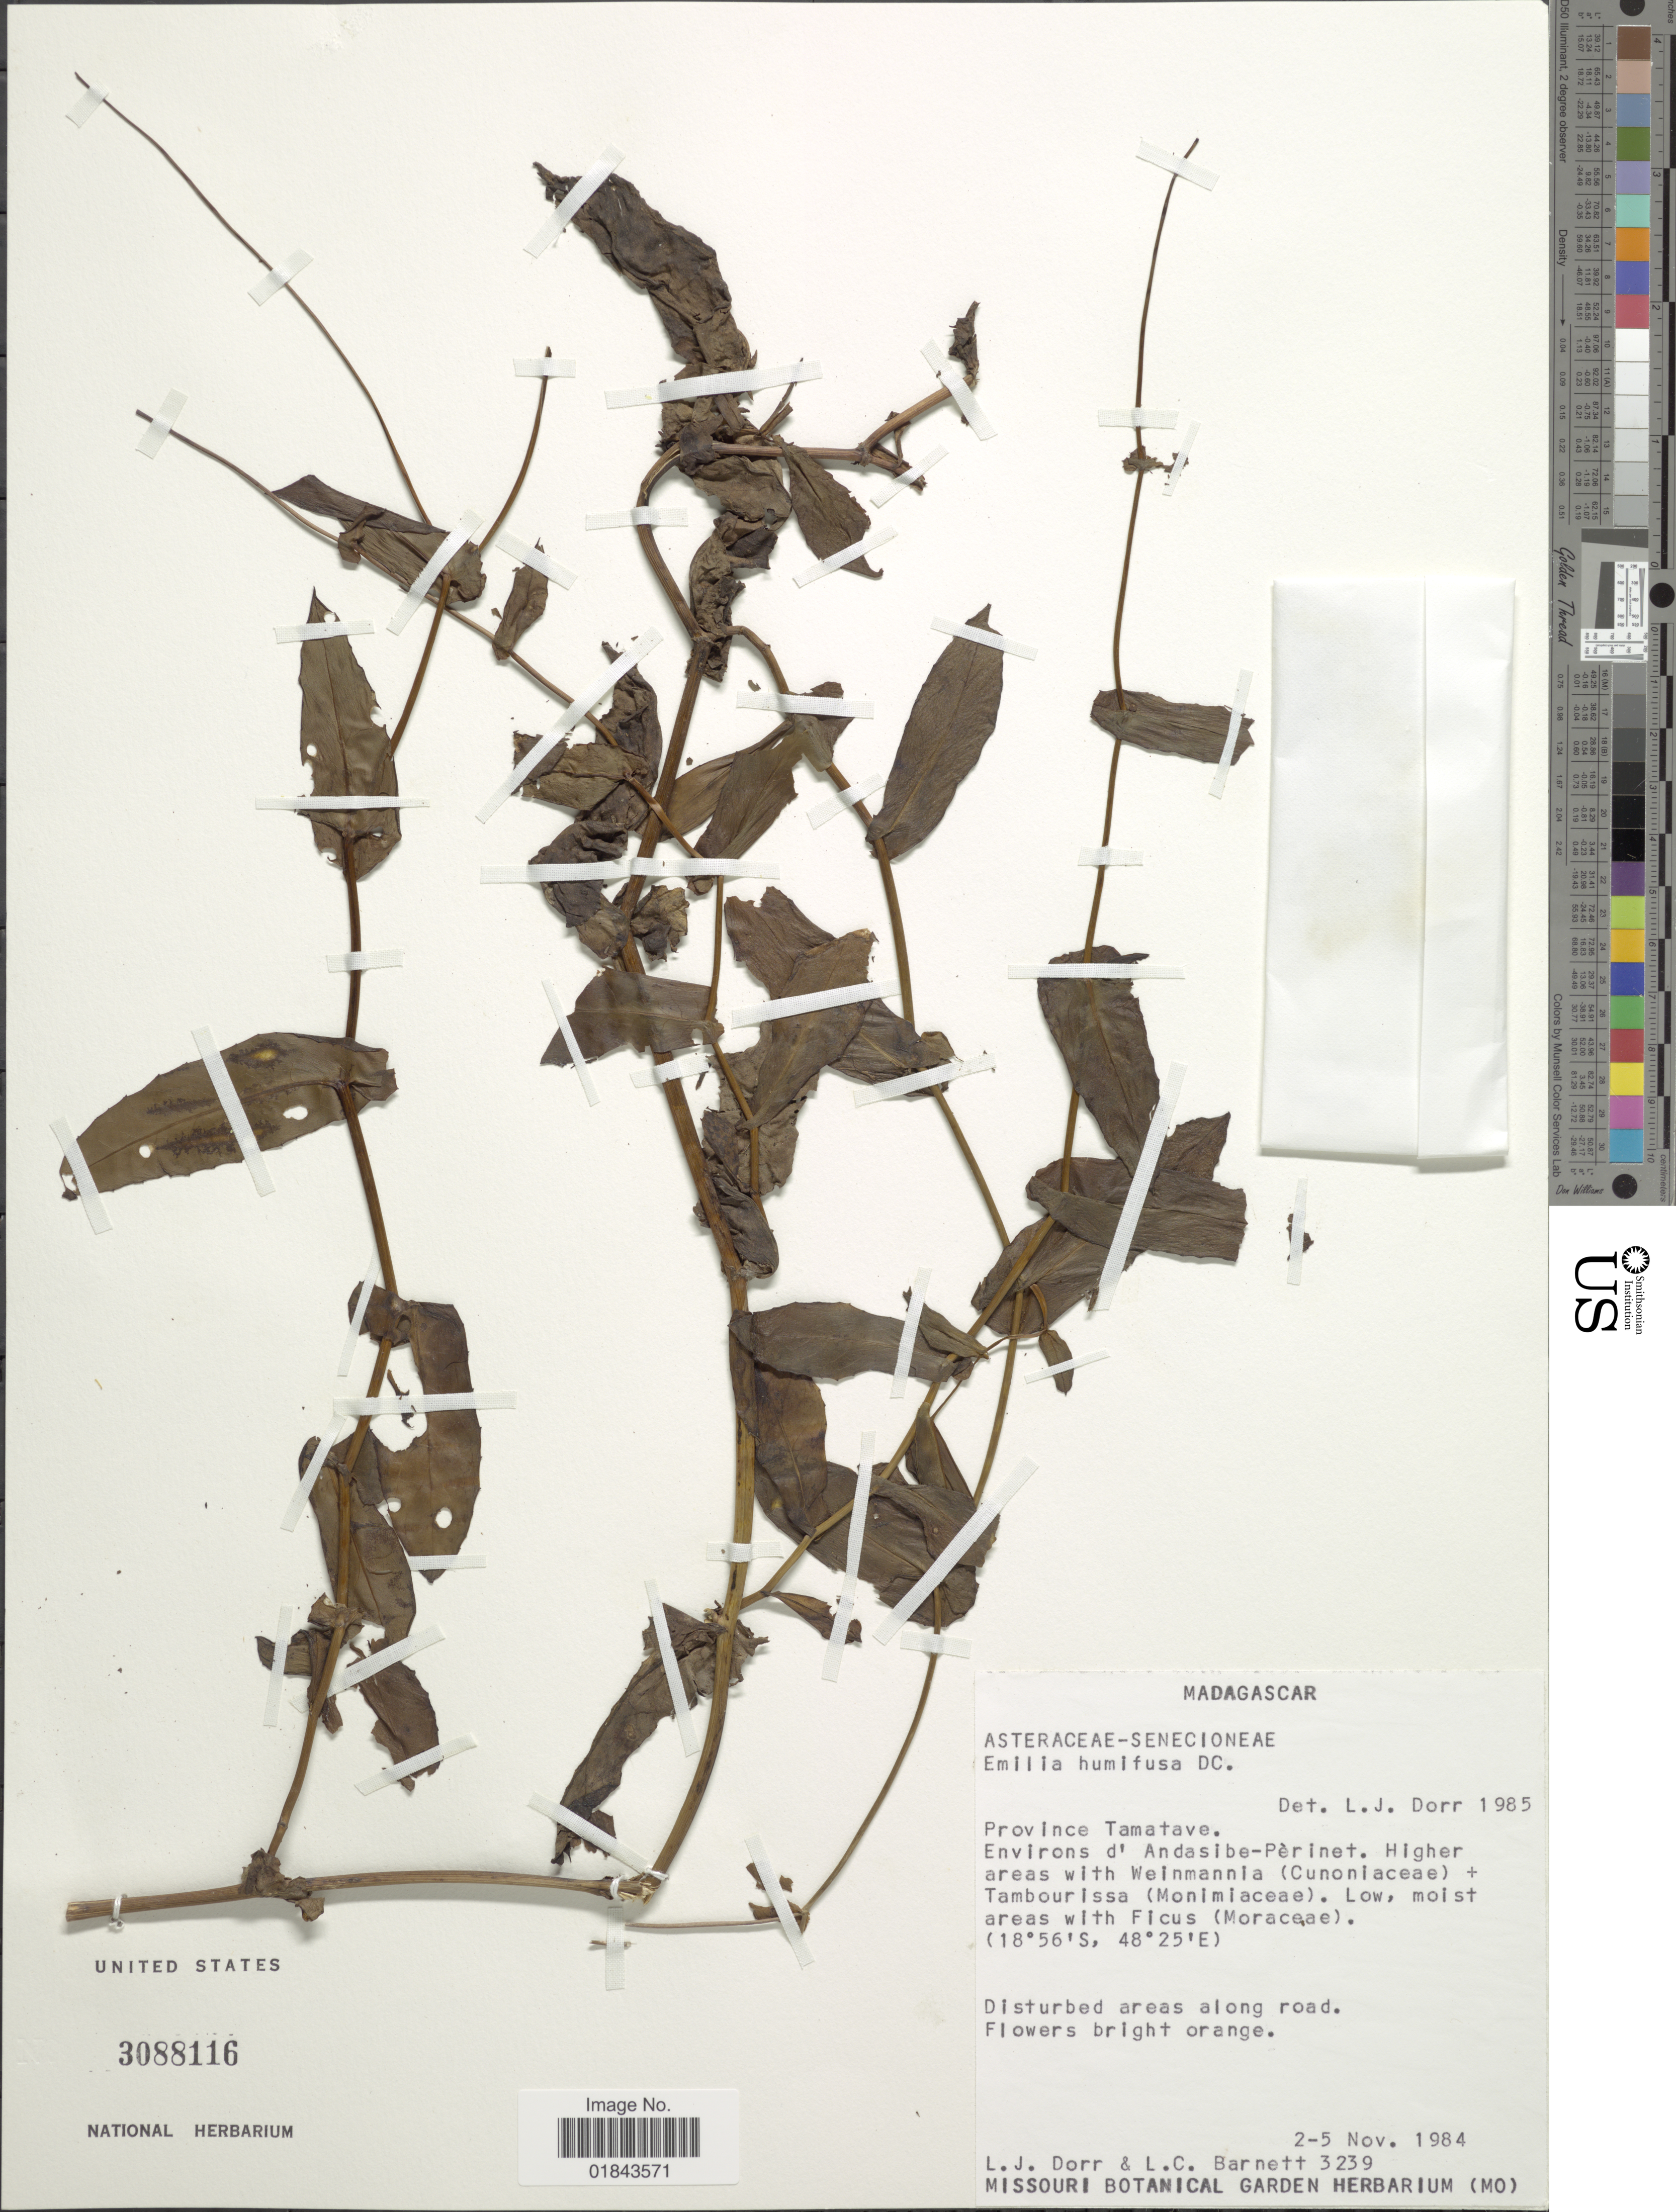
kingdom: Plantae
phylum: Tracheophyta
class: Magnoliopsida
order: Asterales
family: Asteraceae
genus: Emilia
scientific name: Emilia humifusa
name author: DC.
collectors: L. J. Dorr & L. C. Barnett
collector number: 3239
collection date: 1984-11-02/1984-11-05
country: Madagascar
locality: Province Tamatave, Environs d' Andasibe-Perinet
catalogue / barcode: US 3088116